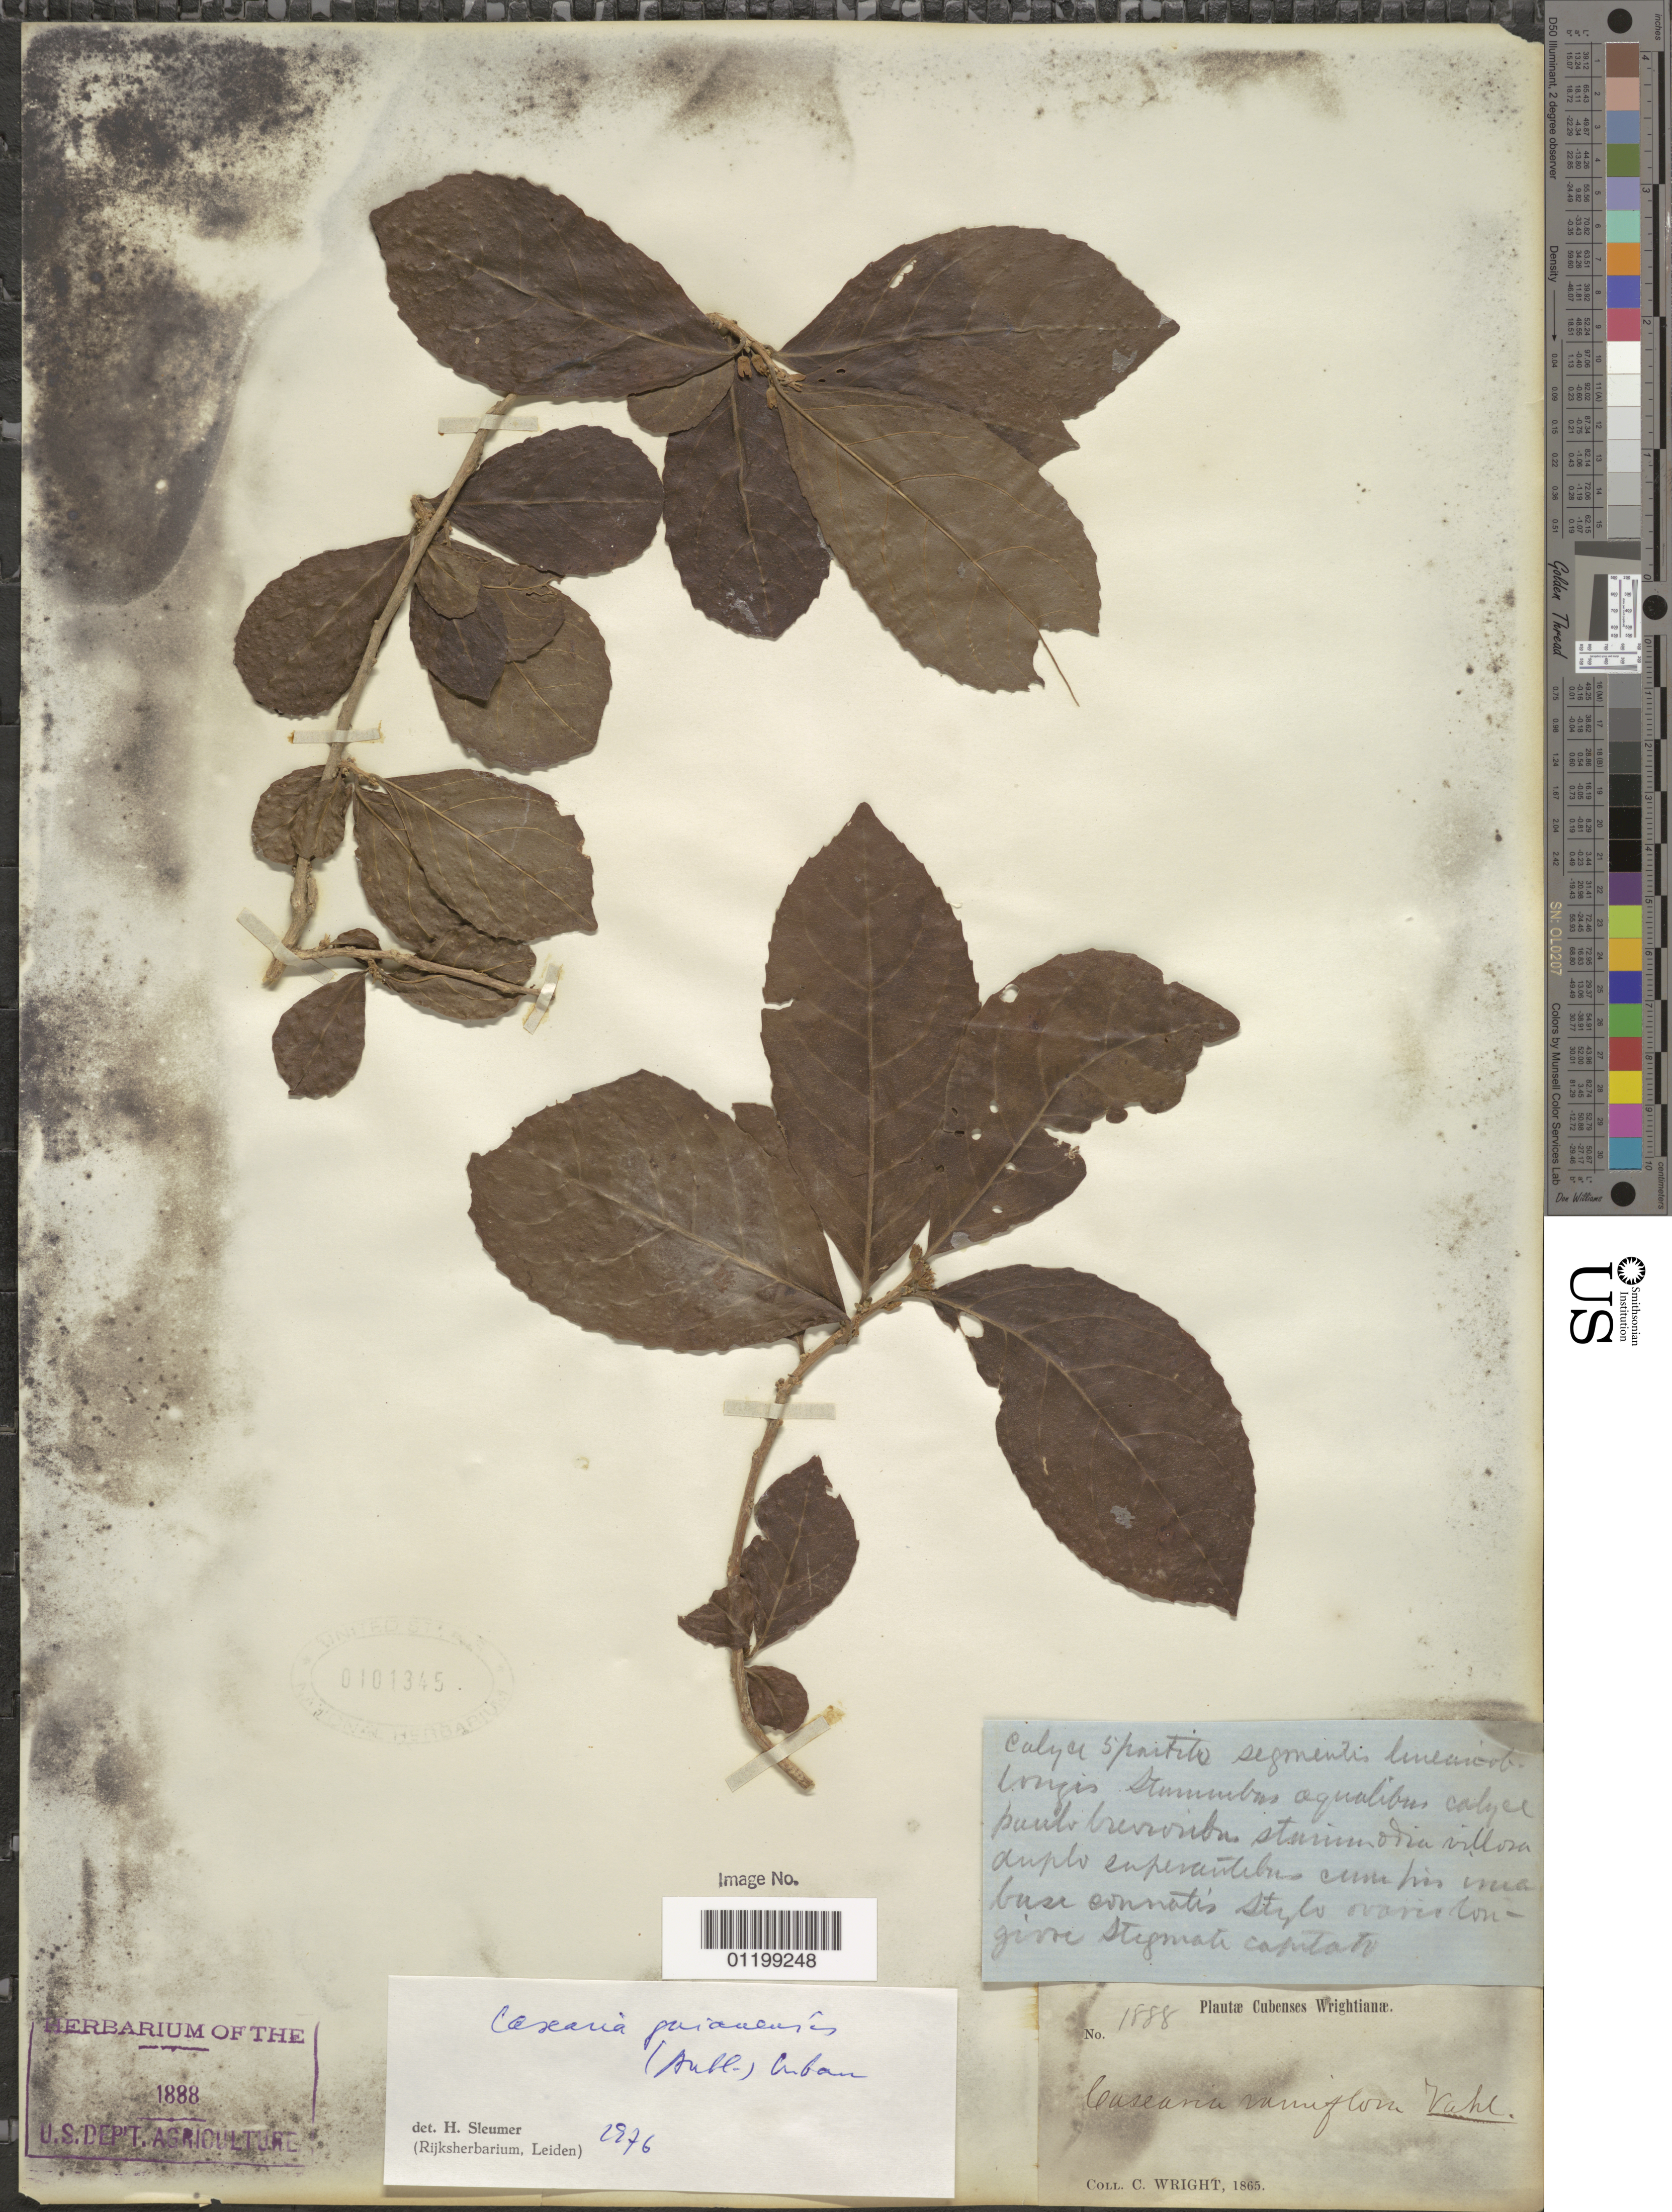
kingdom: Plantae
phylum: Tracheophyta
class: Magnoliopsida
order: Malpighiales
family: Salicaceae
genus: Casearia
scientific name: Casearia guianensis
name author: (Aubl.) Urb.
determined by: Sleumer, H. O.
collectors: C. Wright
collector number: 1888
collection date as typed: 1865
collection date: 1865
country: Cuba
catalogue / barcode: US 101345